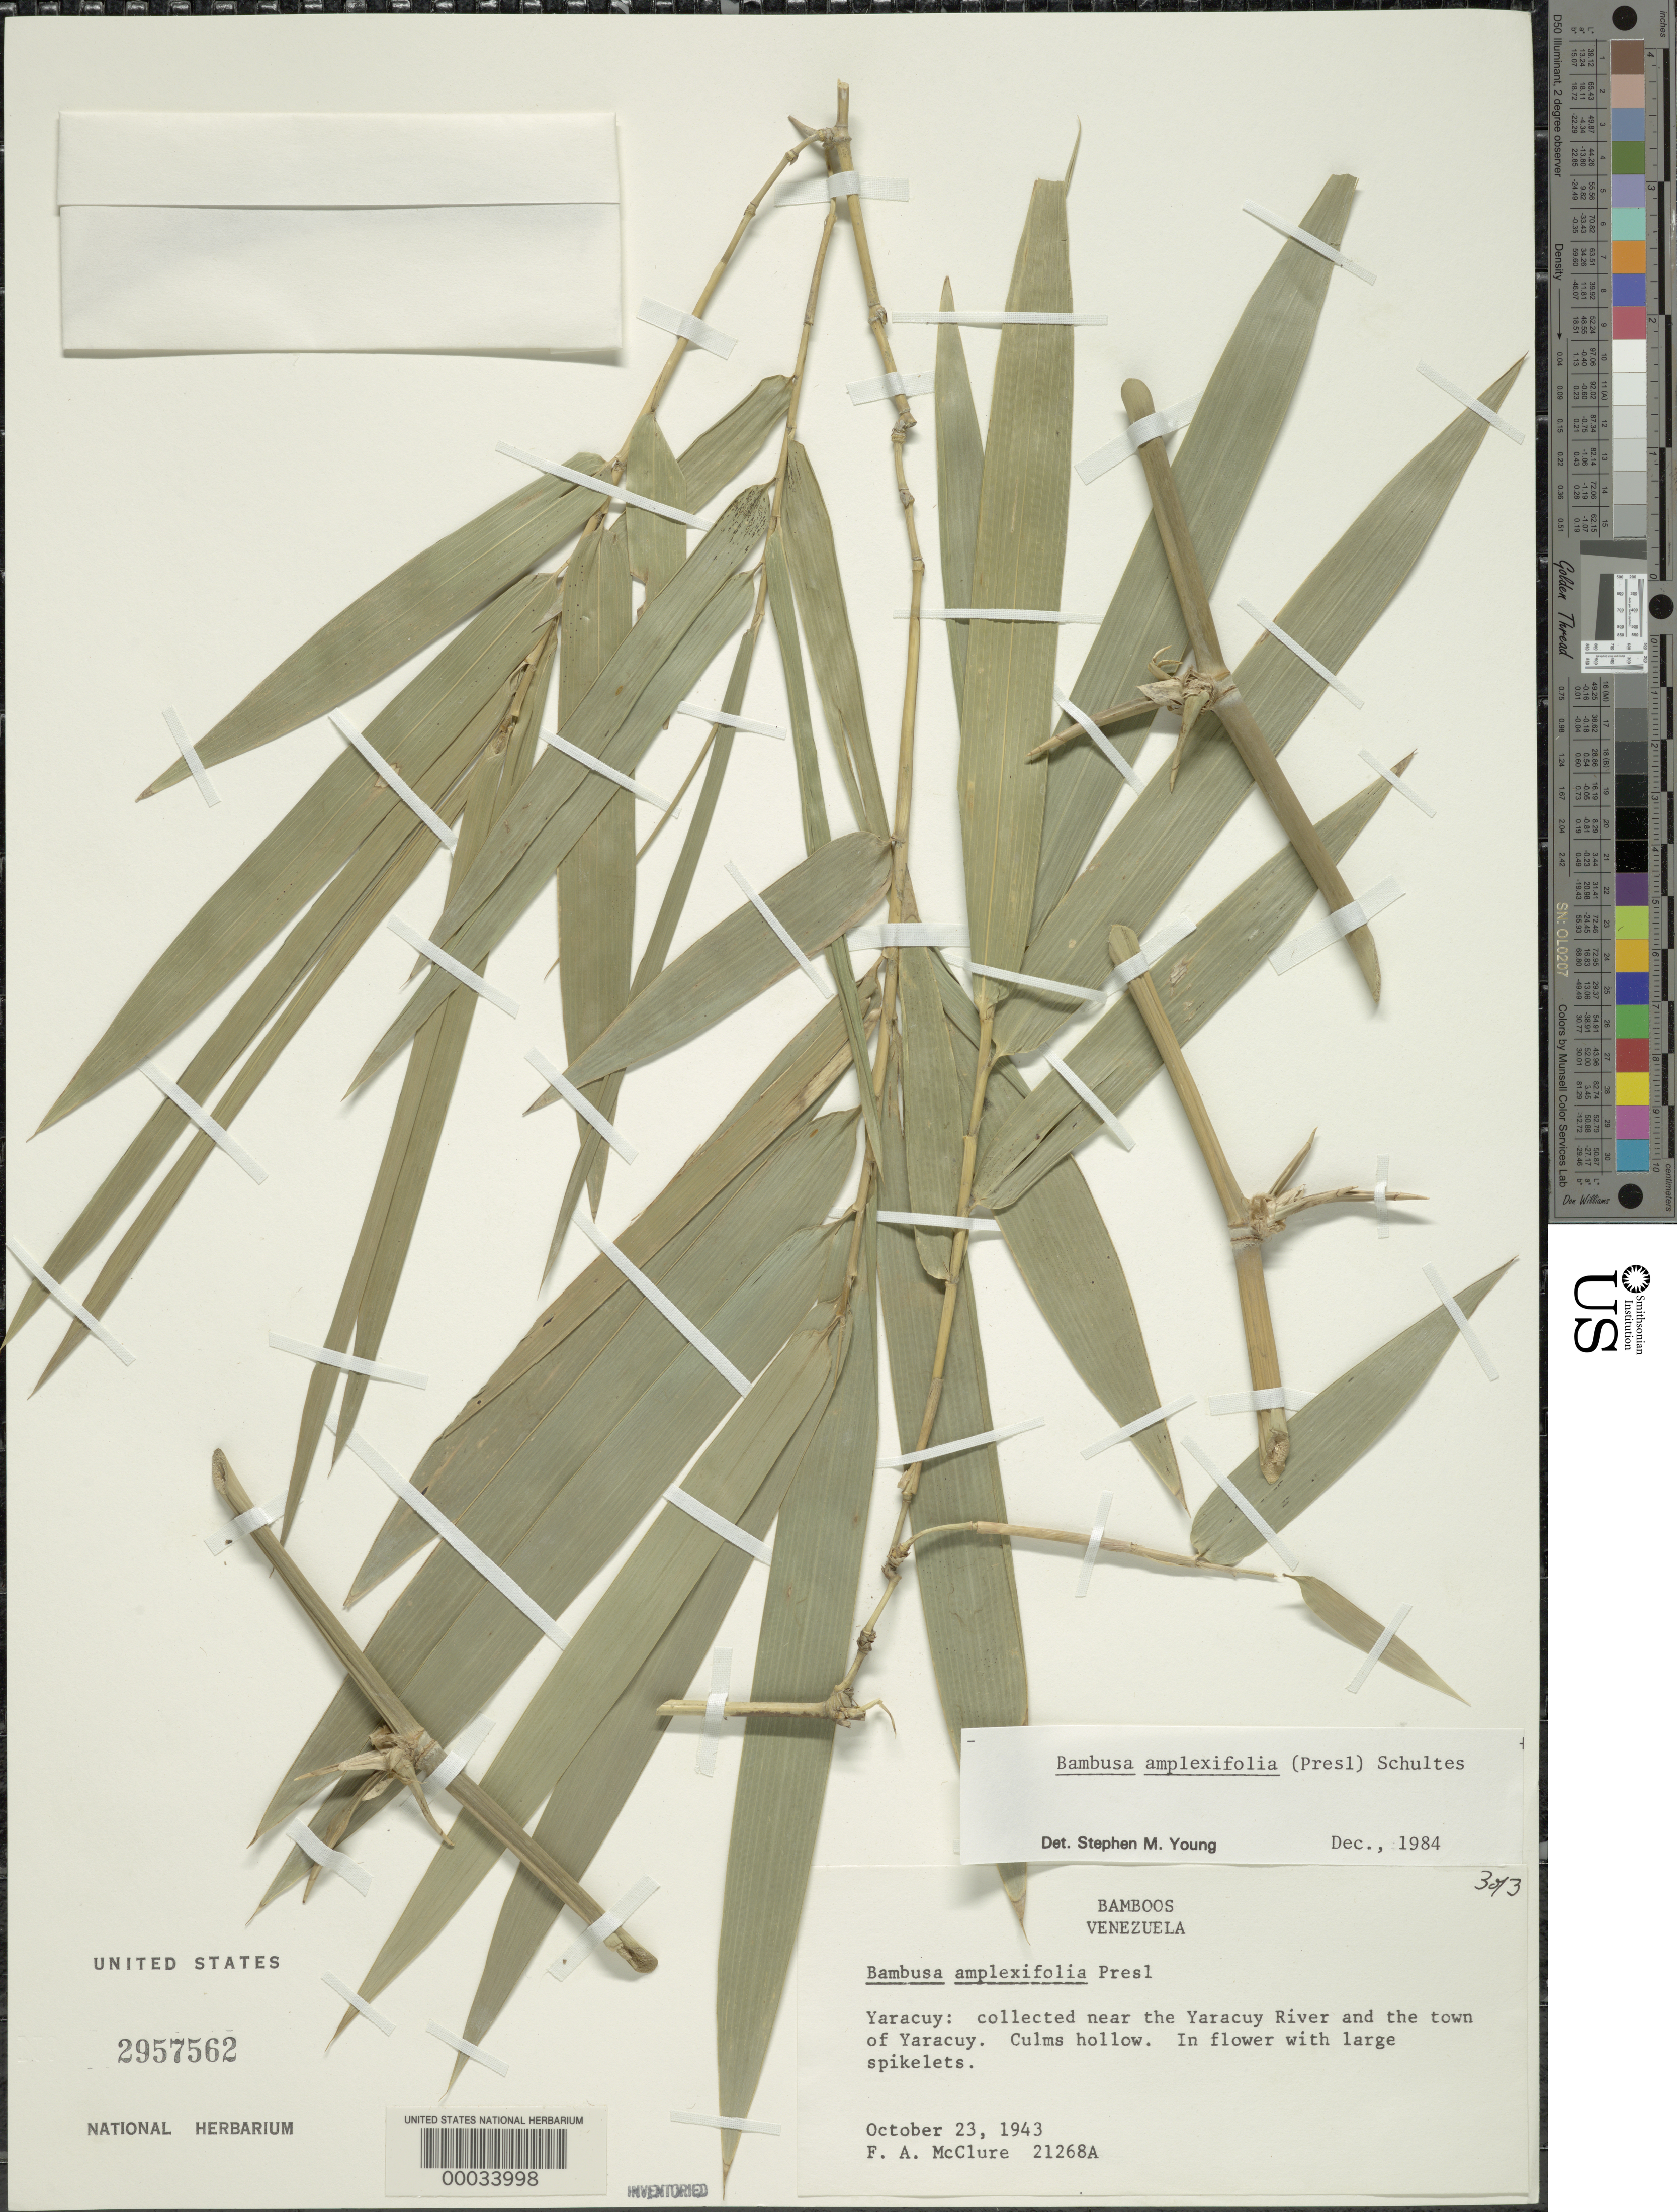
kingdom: Plantae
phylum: Tracheophyta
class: Liliopsida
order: Poales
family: Poaceae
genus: Guadua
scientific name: Guadua amplexifolia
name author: J. Presl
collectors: F. A. McClure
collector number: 21268 A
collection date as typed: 23 Oct 1943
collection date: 1943-10-23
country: Venezuela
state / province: Yaracuy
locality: Yaracuy, yaracuy river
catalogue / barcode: US 2957562